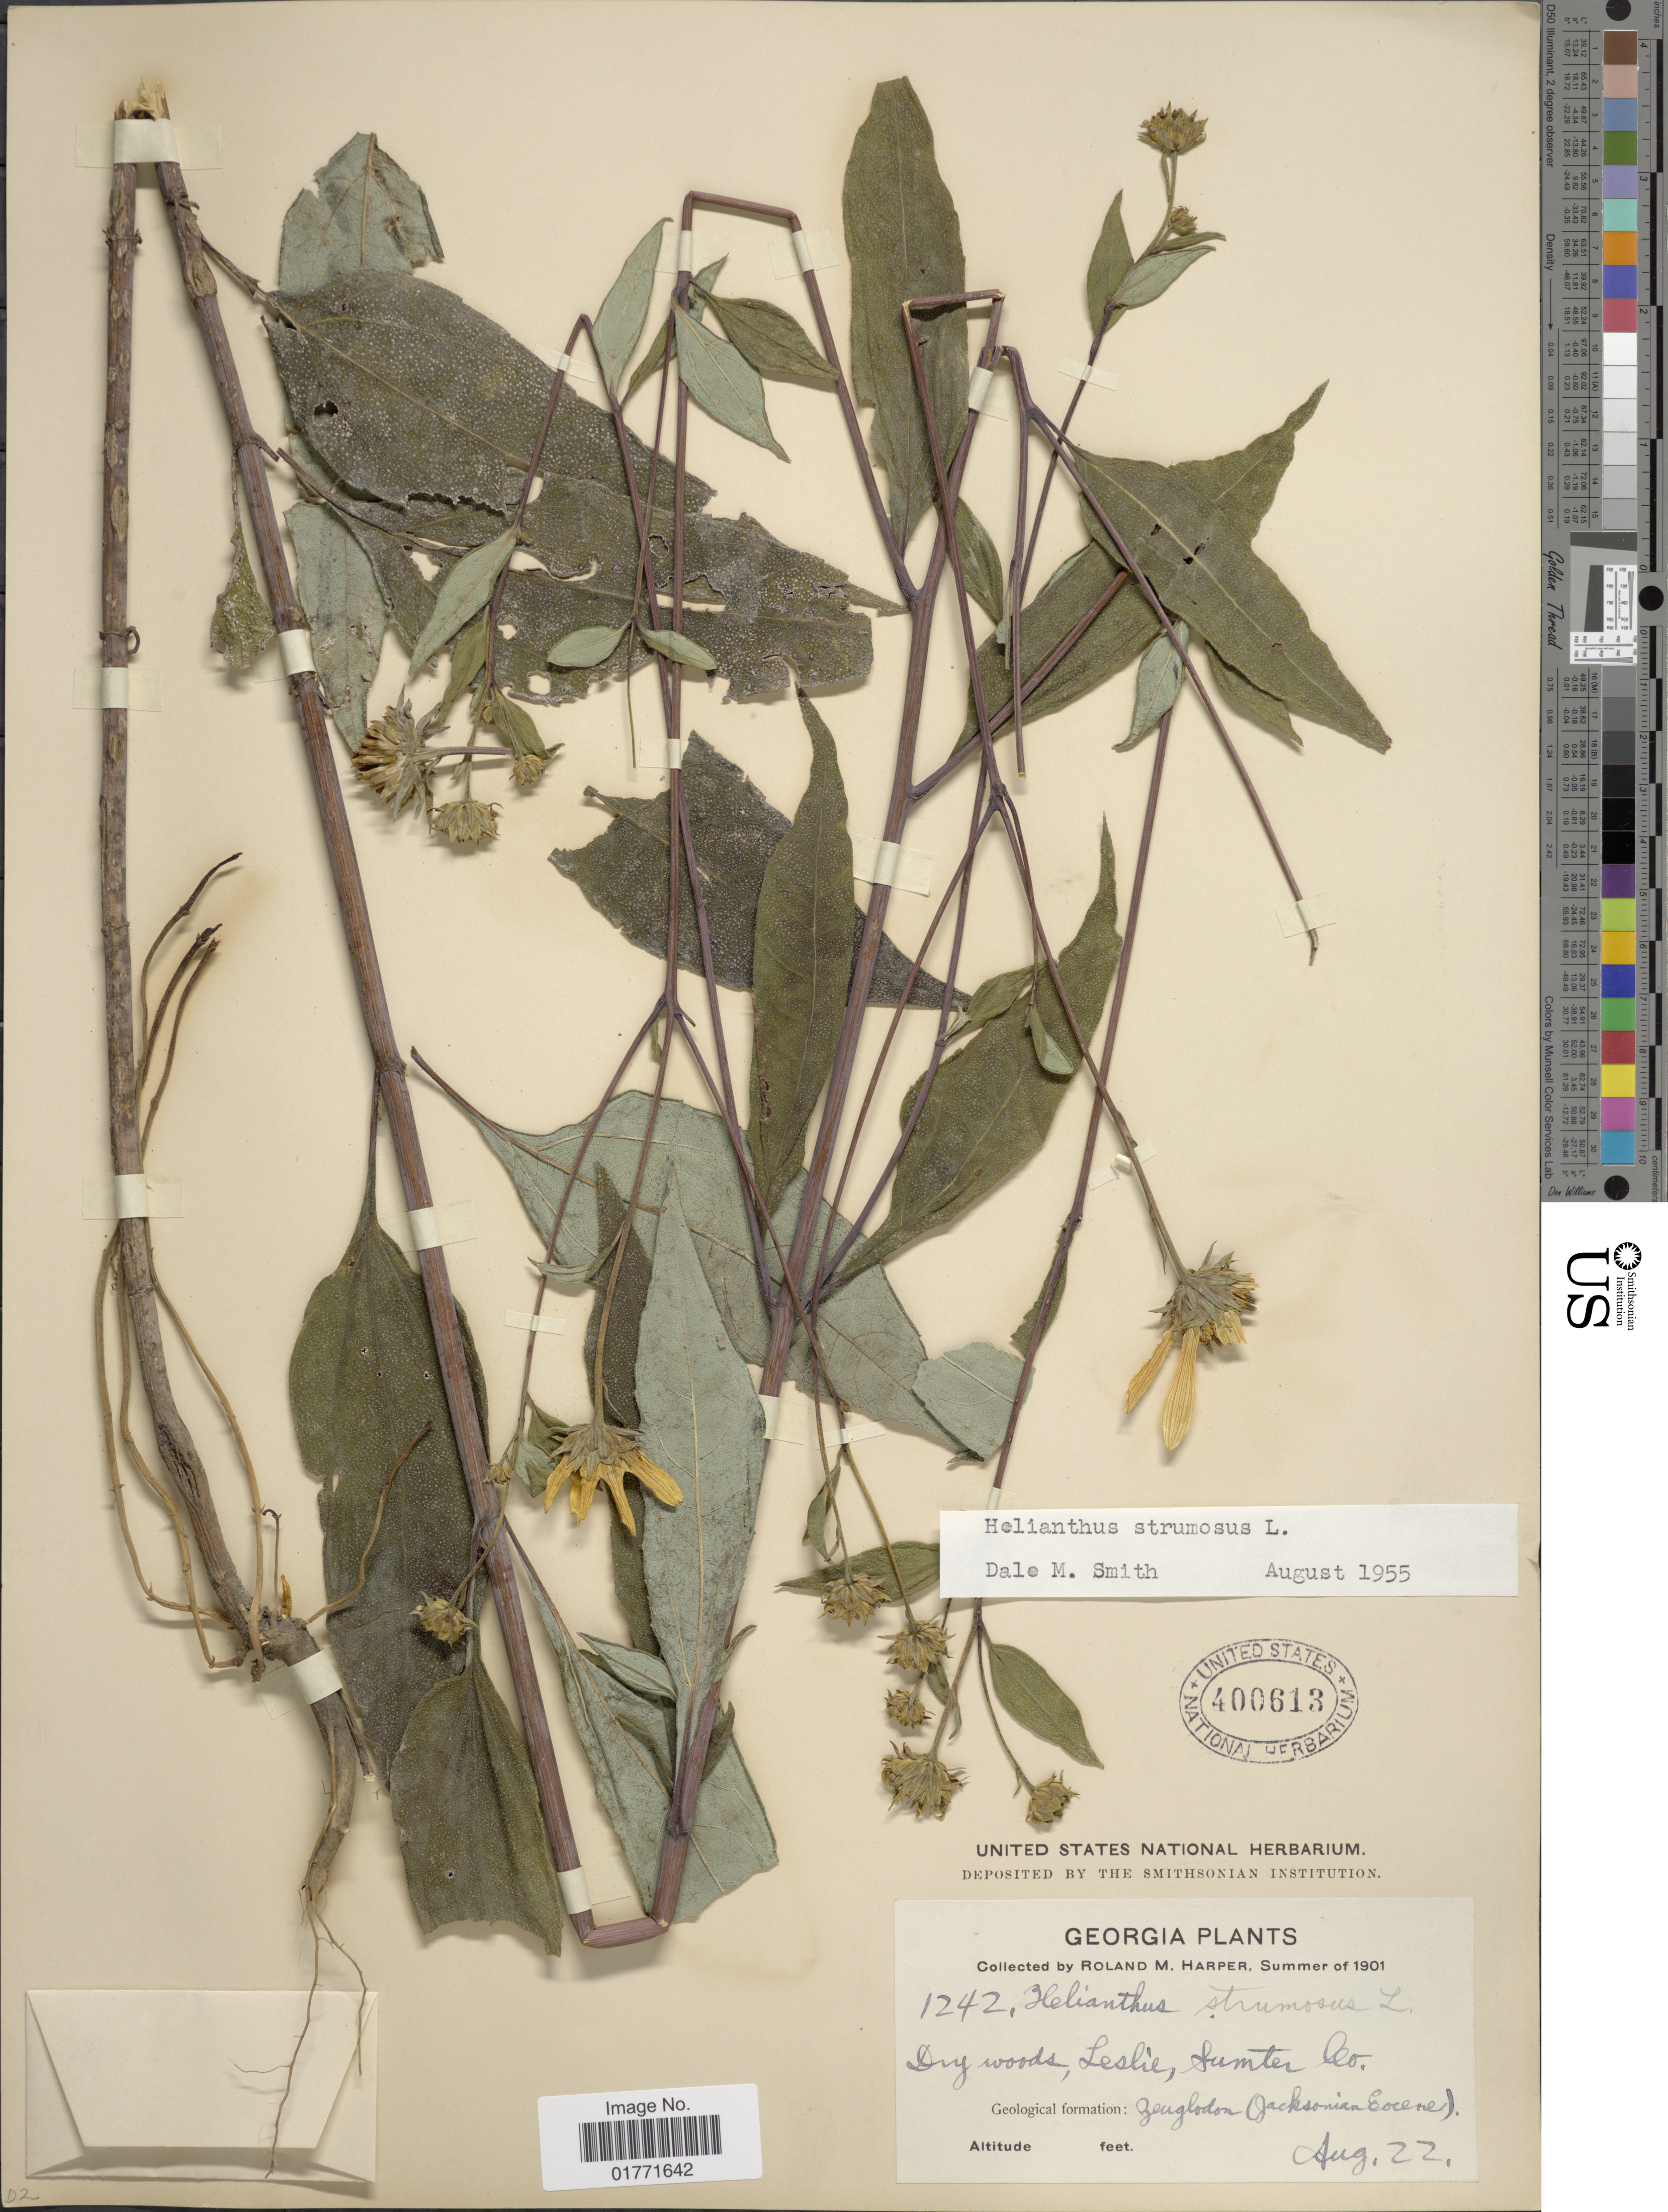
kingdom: Plantae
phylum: Tracheophyta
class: Magnoliopsida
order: Asterales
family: Asteraceae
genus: Helianthus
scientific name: Helianthus strumosus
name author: L.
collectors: R. M. Harper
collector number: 1242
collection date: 1901-08-22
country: United States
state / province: Georgia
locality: Georgia. Leslie, Sumter Co. Geological formation: Zeuglodon Jacksonian Eocene.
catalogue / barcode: US 400613